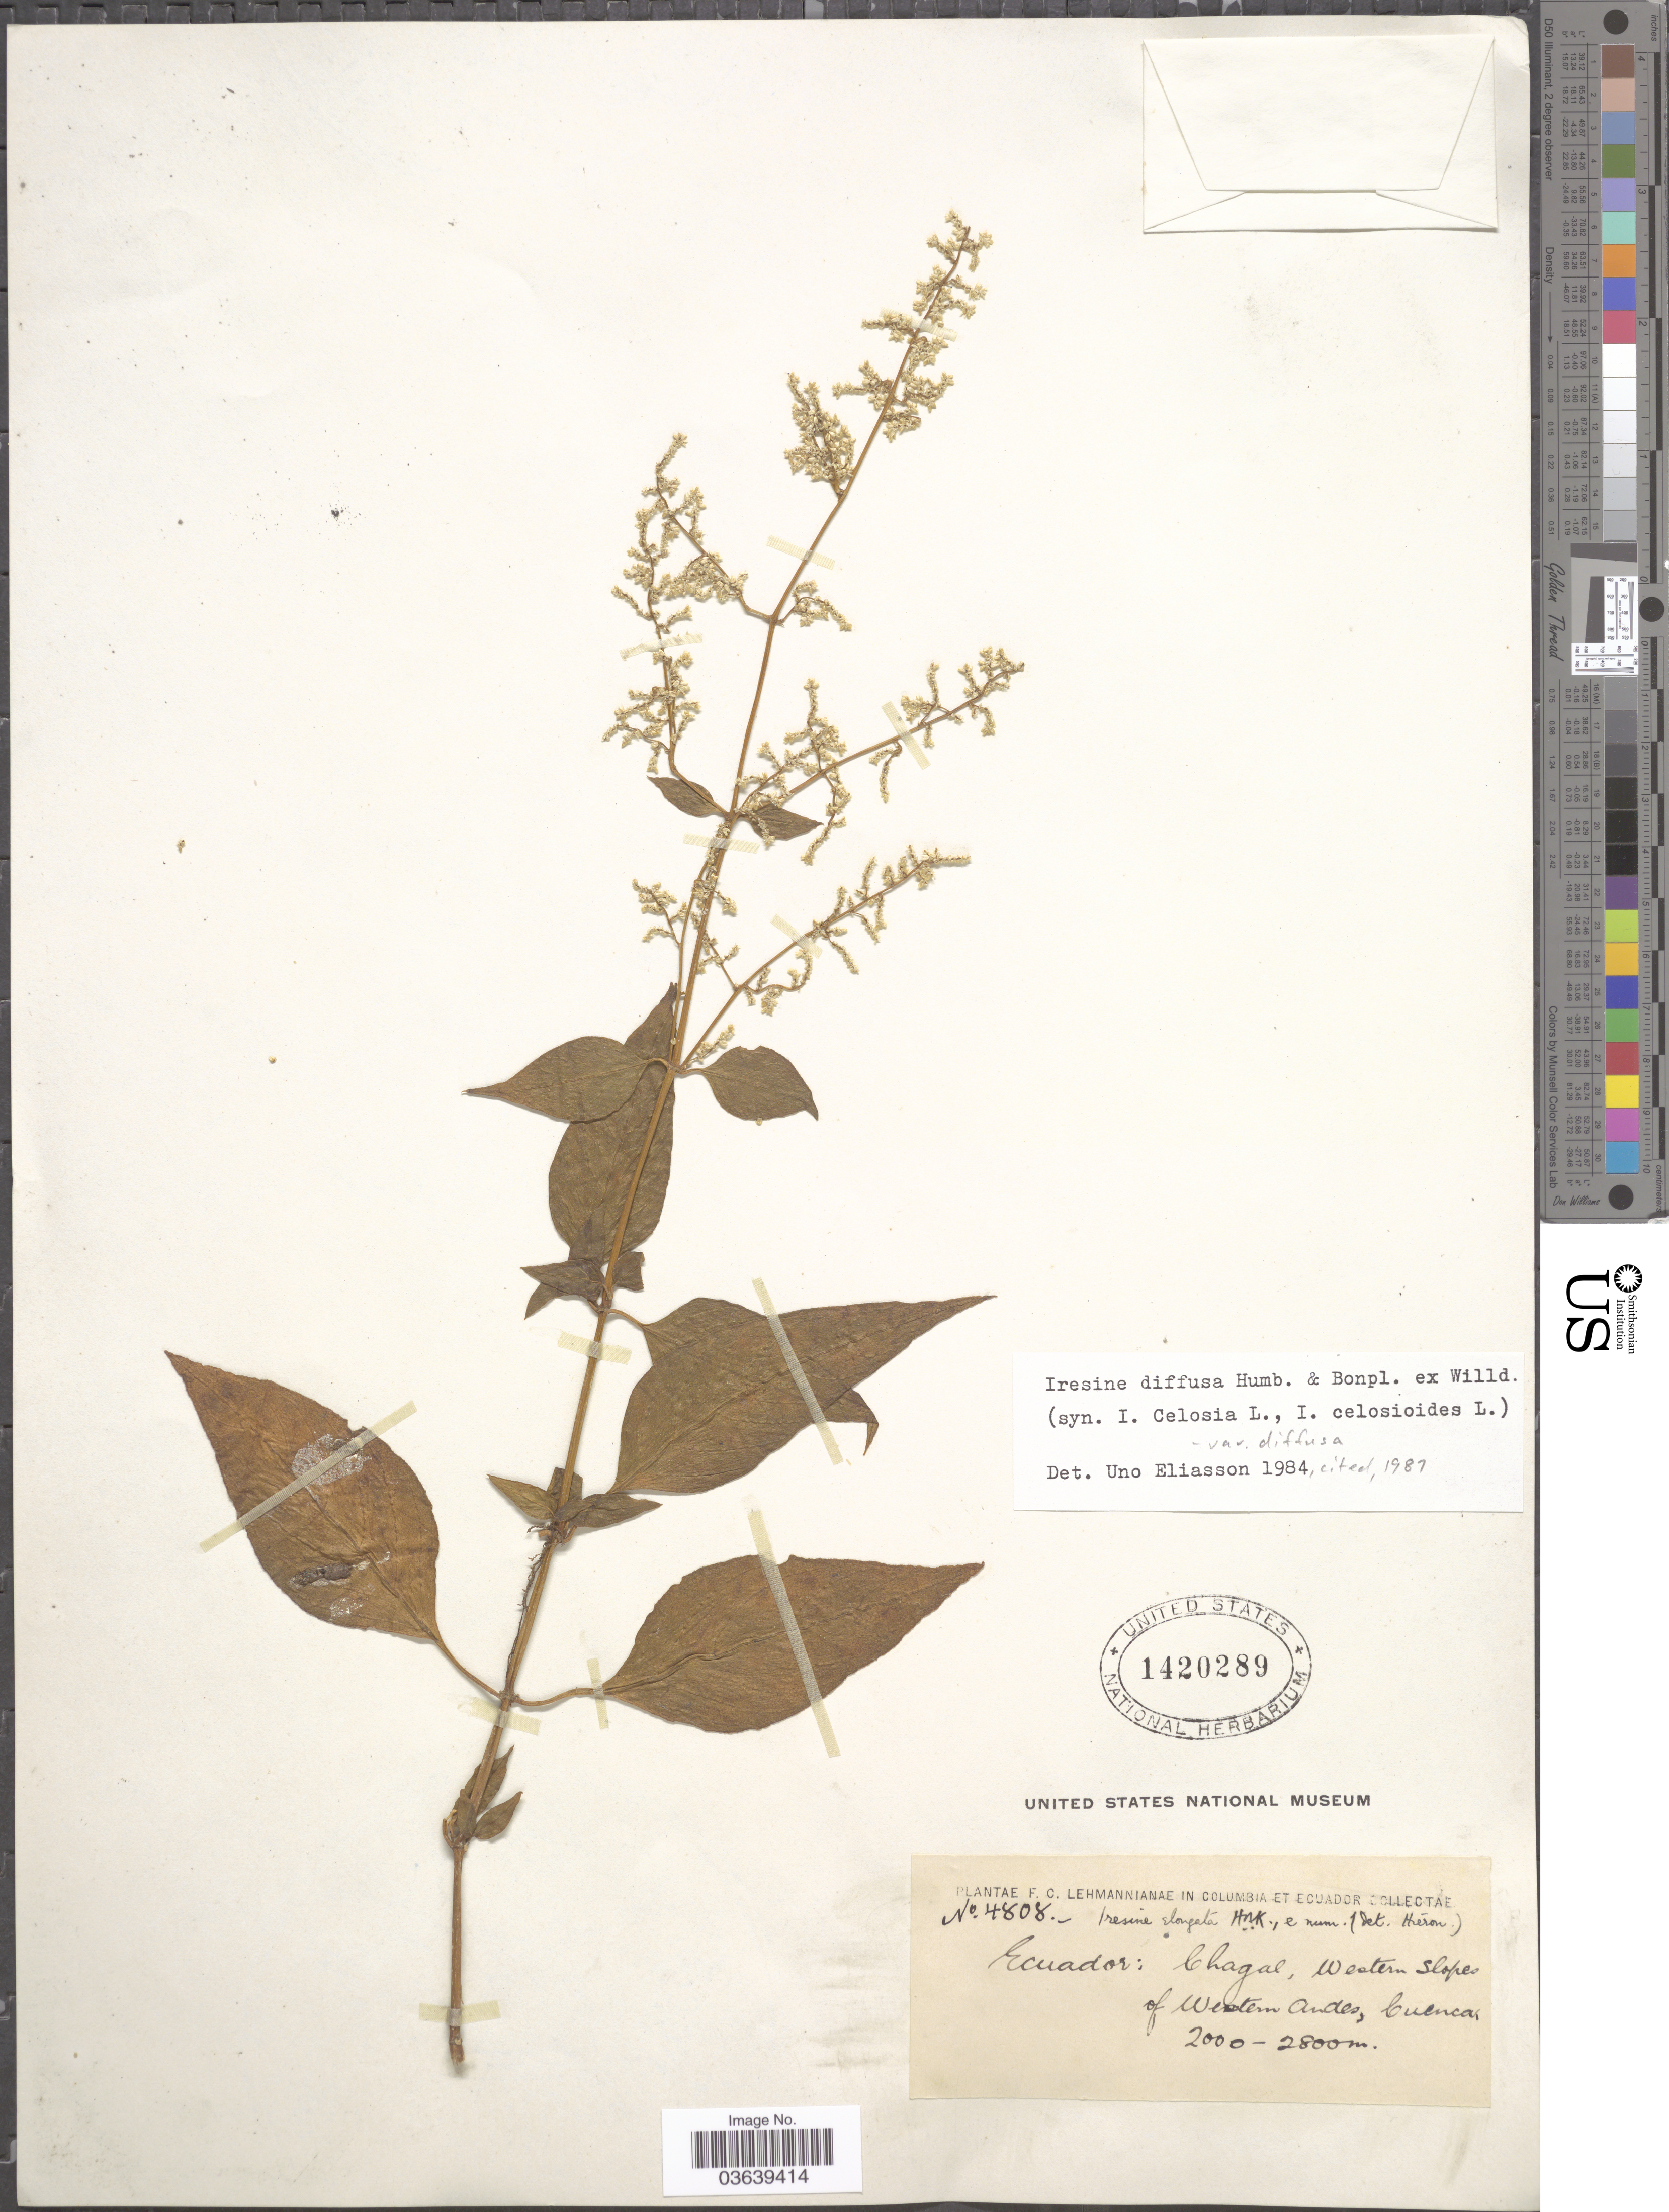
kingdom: Plantae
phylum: Tracheophyta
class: Magnoliopsida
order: Caryophyllales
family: Amaranthaceae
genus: Iresine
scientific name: Iresine diffusa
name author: Humb. & Bonpl. ex Willd.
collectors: F. C. Lehmann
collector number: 4808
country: Ecuador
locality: Chagal, Western Slopes of Western Andes, Cuencas.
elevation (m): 2000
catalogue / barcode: US 1420289